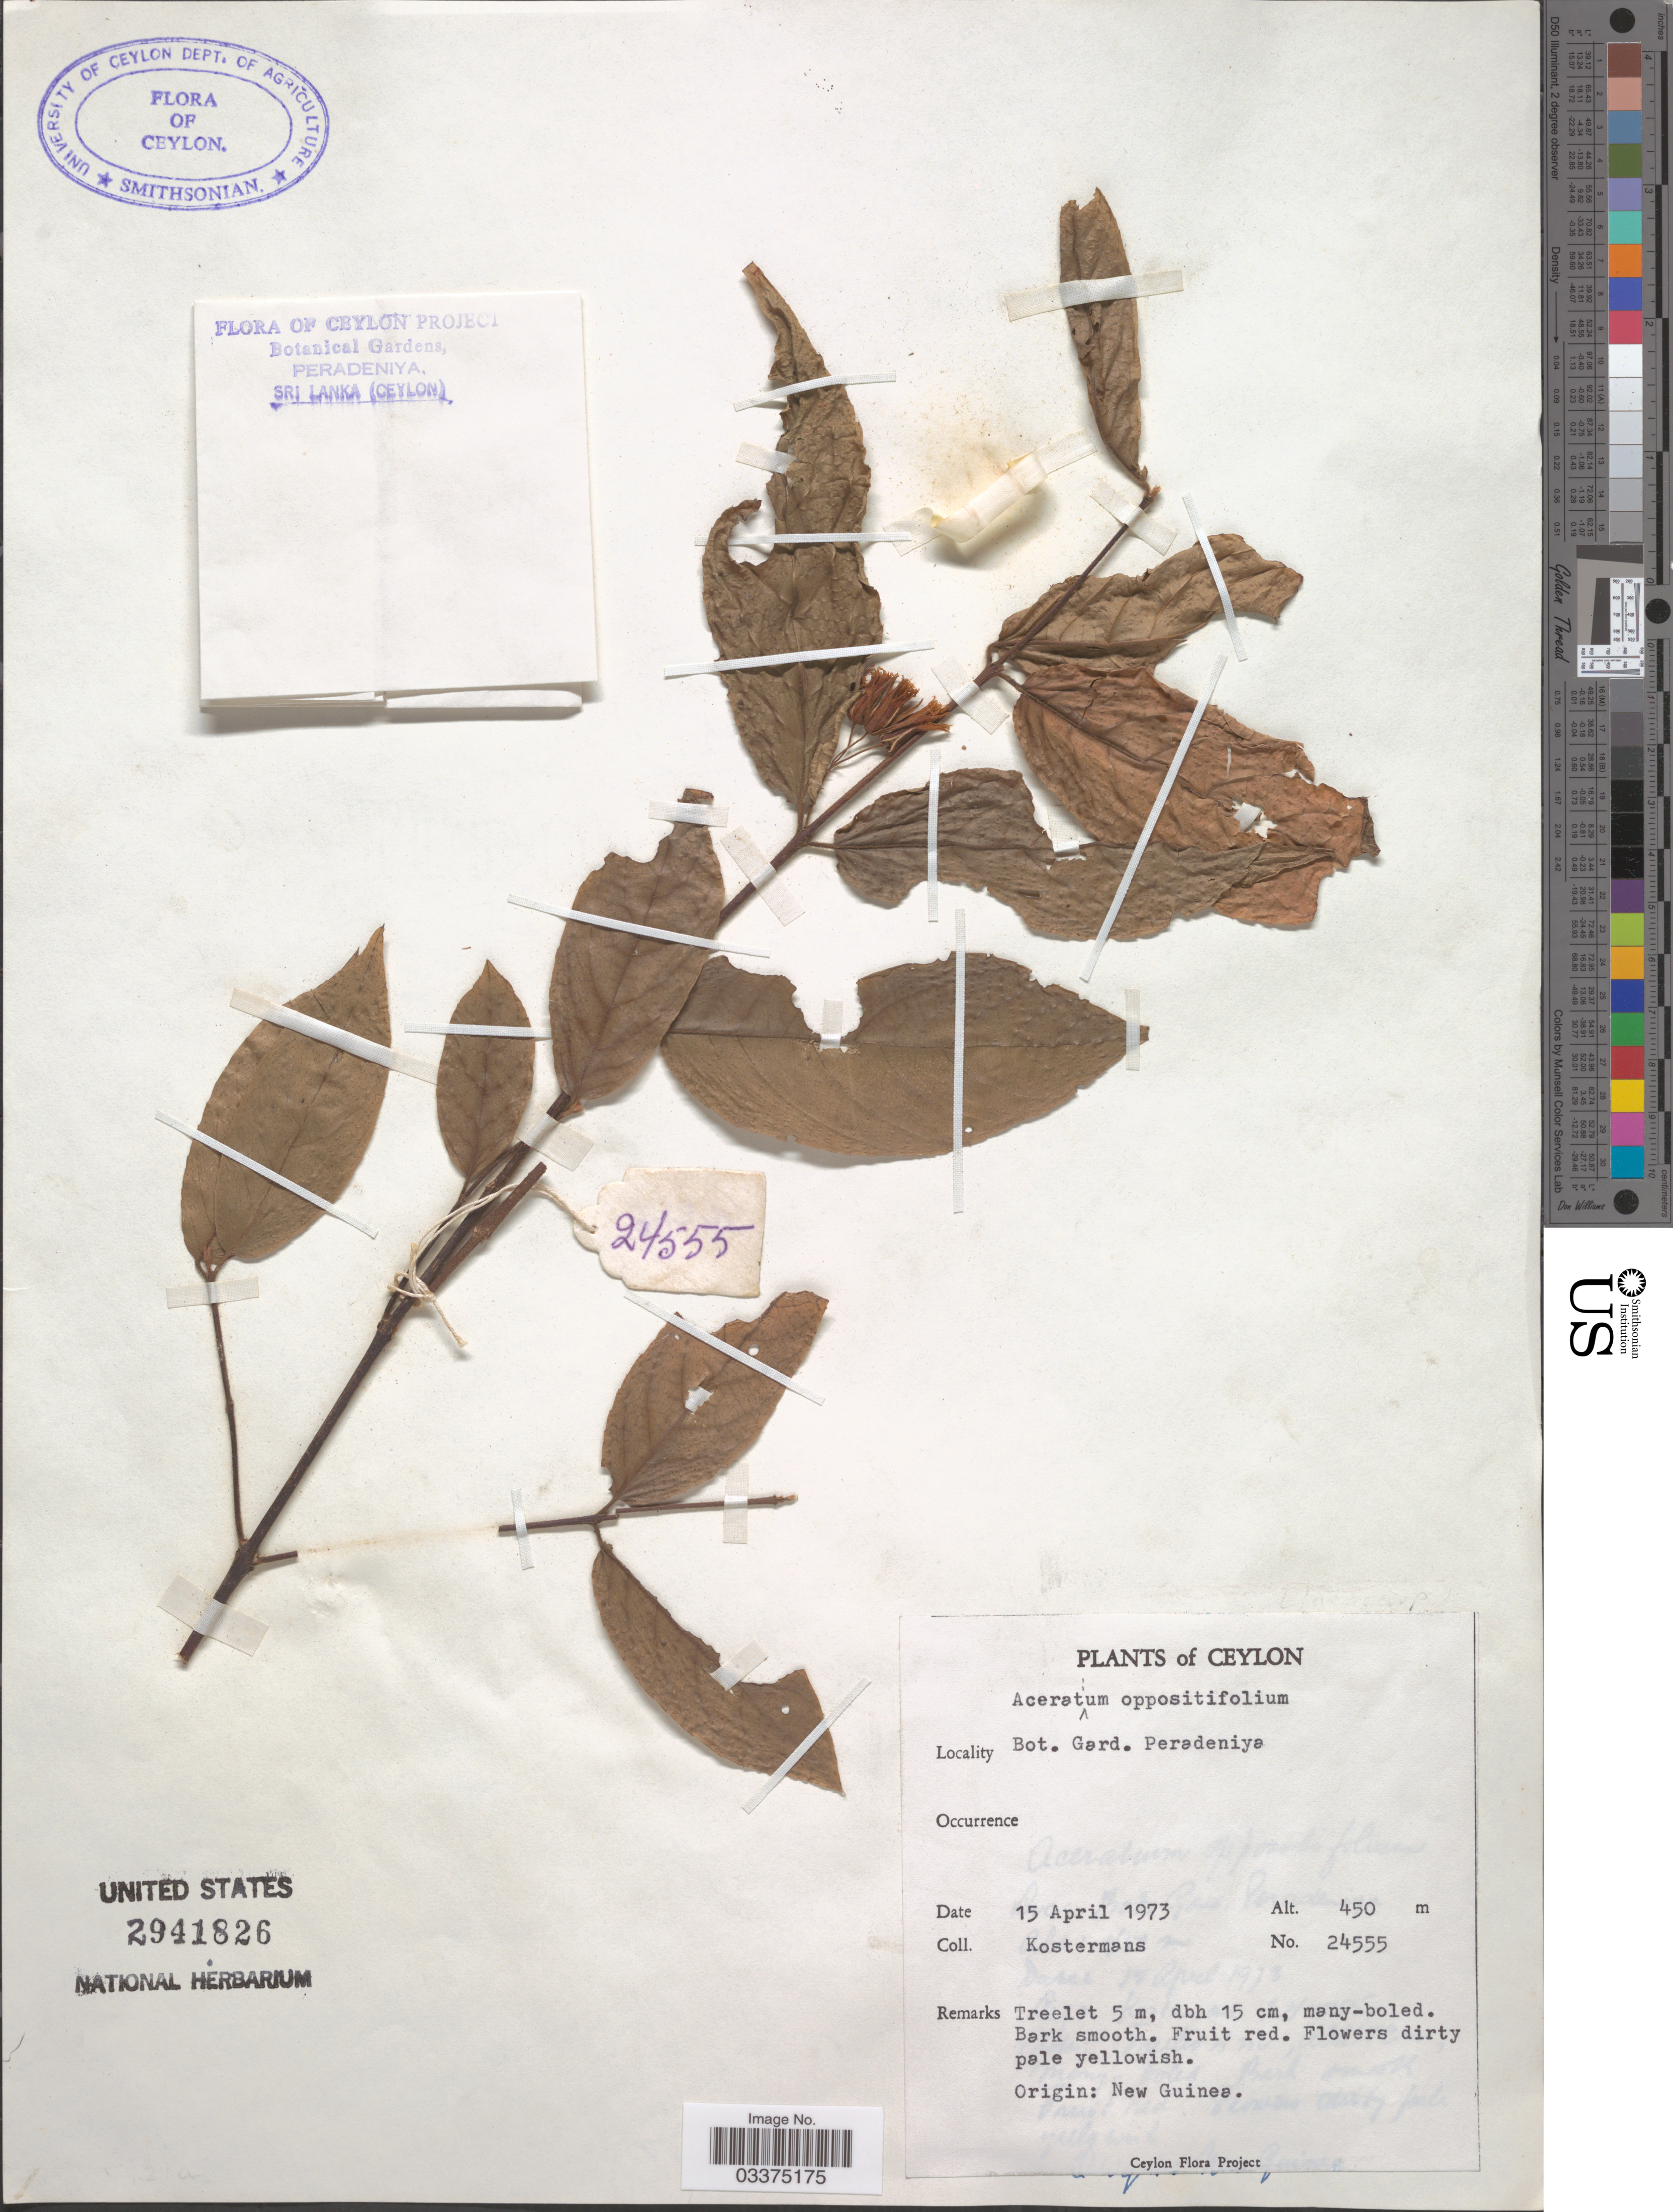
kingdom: Plantae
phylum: Tracheophyta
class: Magnoliopsida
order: Oxalidales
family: Elaeocarpaceae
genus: Aceratium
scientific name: Aceratium oppositifolium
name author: DC.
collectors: Kostermans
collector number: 24555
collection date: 1973-04-15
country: Sri Lanka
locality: Ceylon. Bot. Gard. Peradeniya.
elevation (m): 450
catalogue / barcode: US 2941826